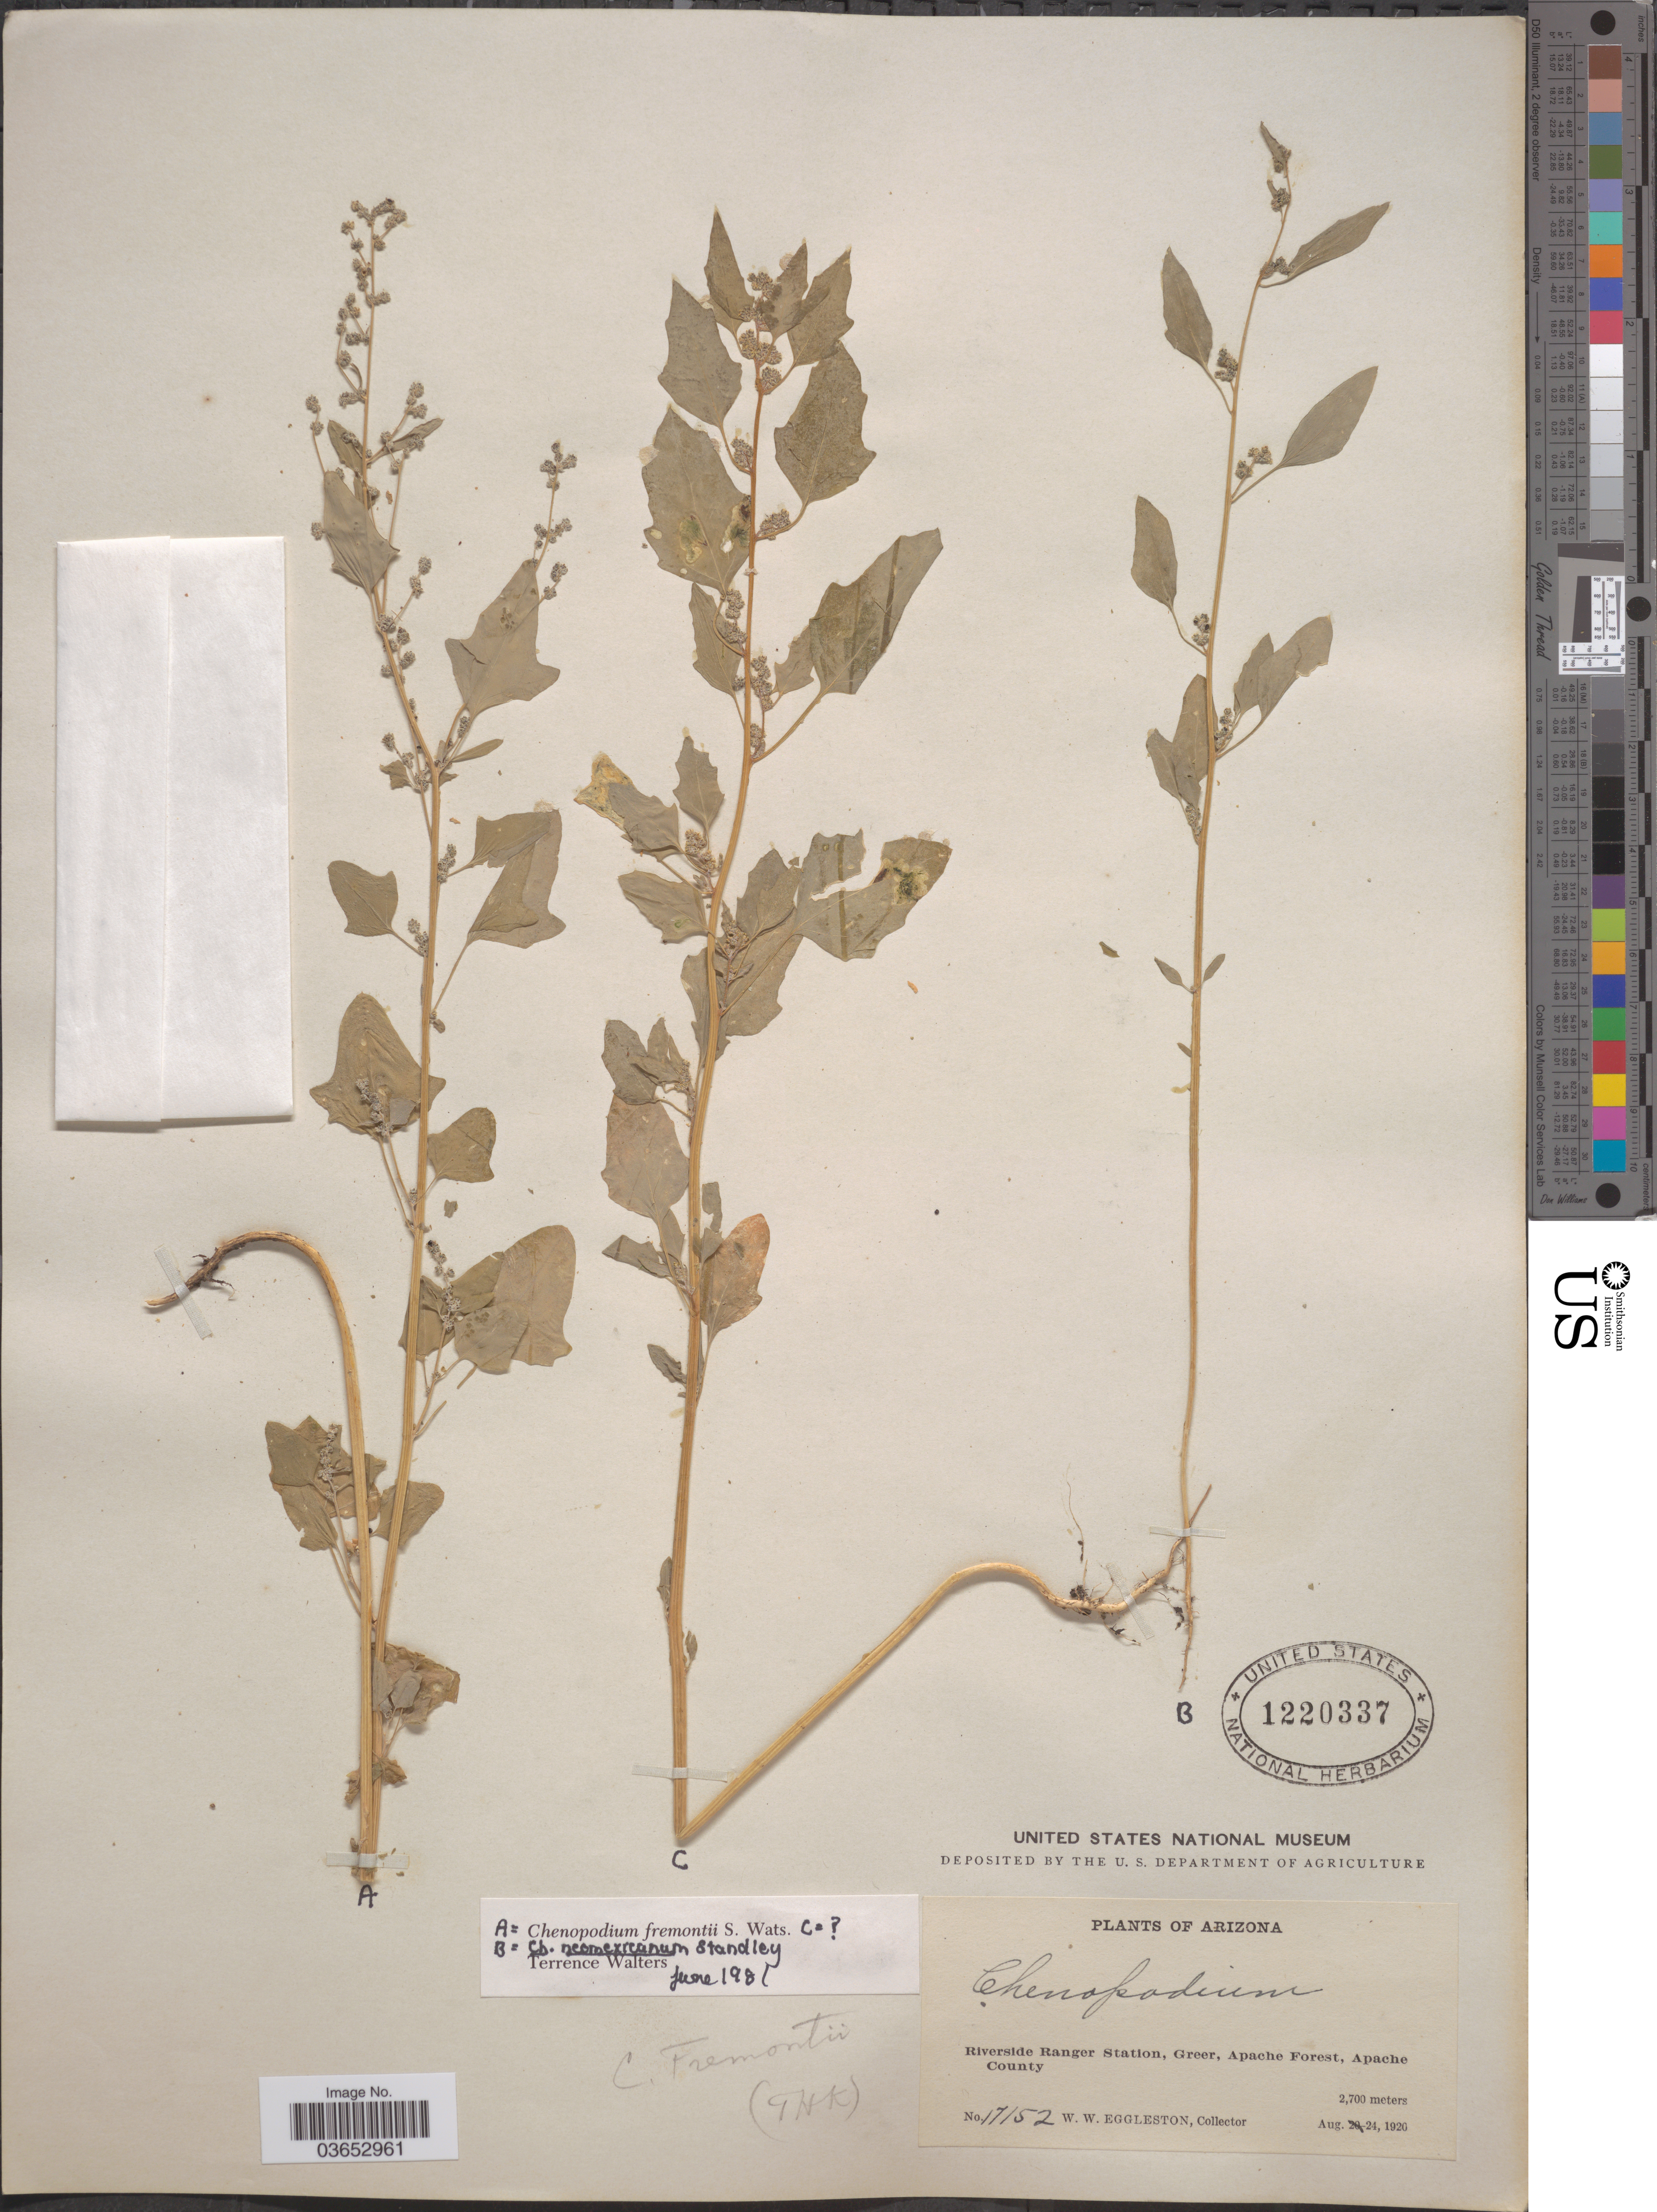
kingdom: Plantae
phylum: Tracheophyta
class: Magnoliopsida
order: Caryophyllales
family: Amaranthaceae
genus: Chenopodium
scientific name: Chenopodium fremontii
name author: S. Watson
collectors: W. W. Eggleston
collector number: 17152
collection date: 1920-08-24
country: United States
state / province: Arizona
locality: Riverside Ranger Station, Greer, Apache Forest, Apache County.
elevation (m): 2700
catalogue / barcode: US 1220337